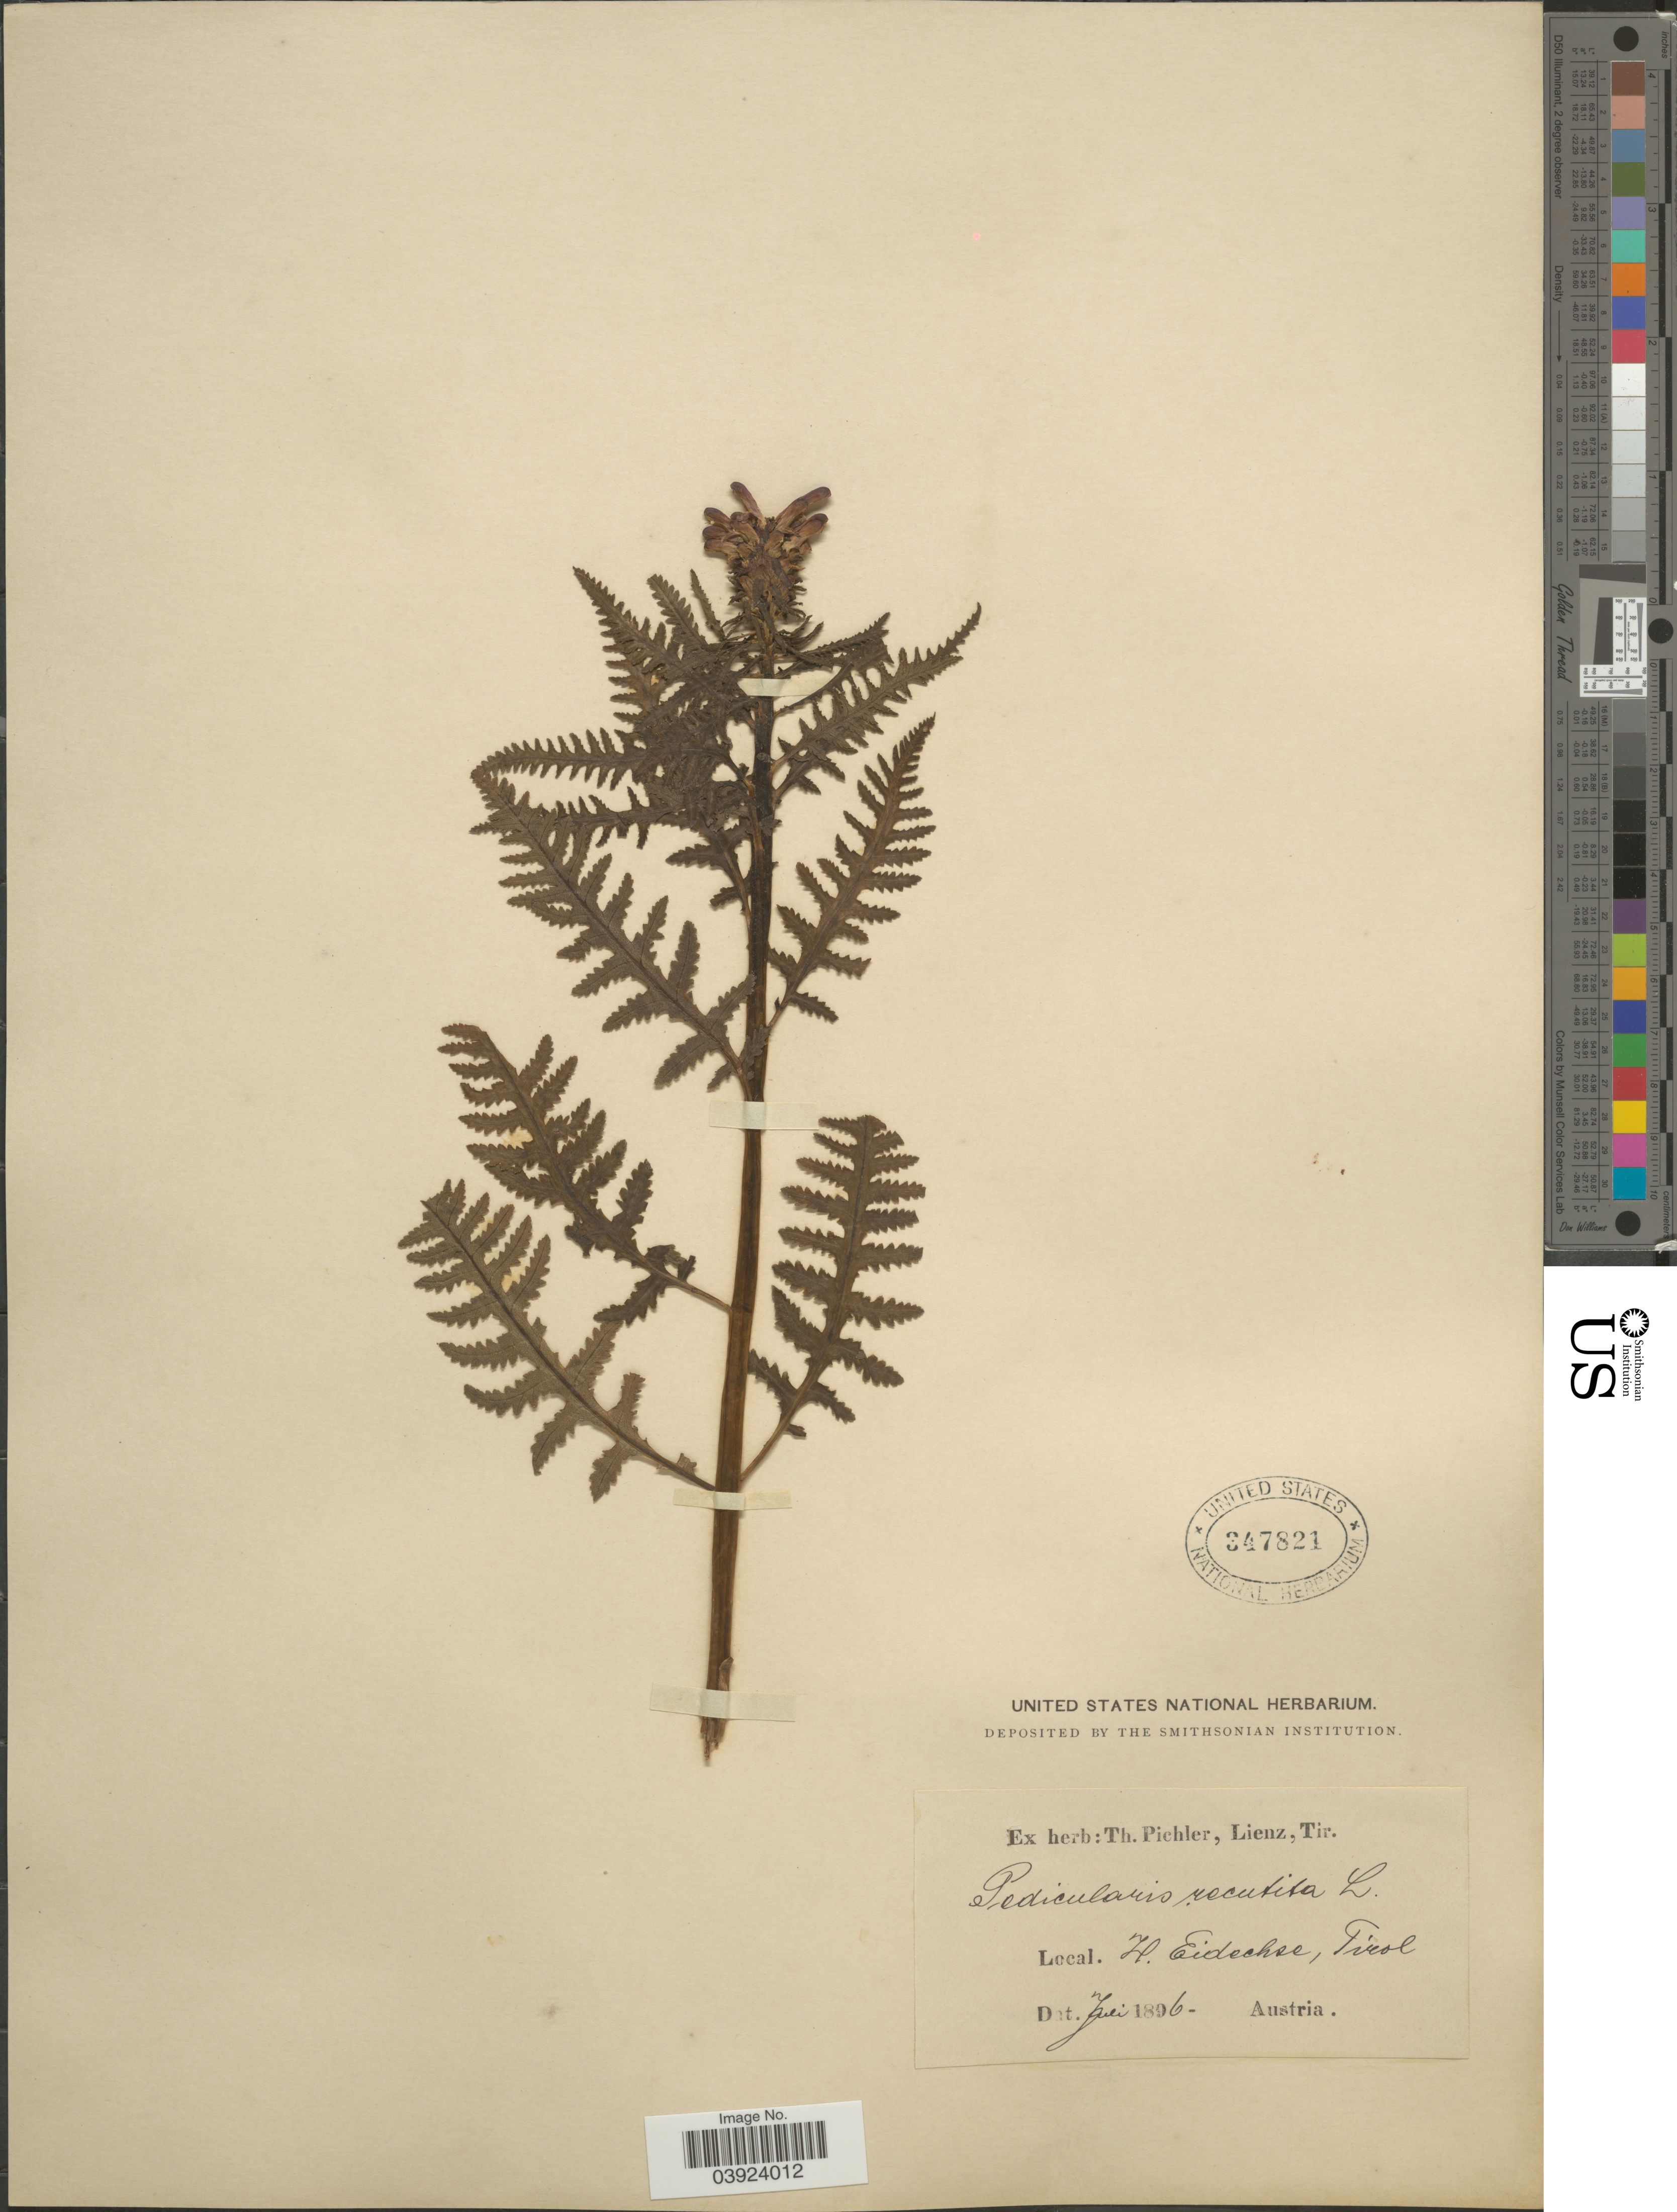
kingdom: Plantae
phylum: Tracheophyta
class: Magnoliopsida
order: Lamiales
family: Orobanchaceae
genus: Pedicularis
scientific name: Pedicularis recutita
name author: L.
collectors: ex herb. T. Pichler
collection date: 1896-07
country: Austria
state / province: Tirol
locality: H. Eidechse.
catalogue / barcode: US 347821